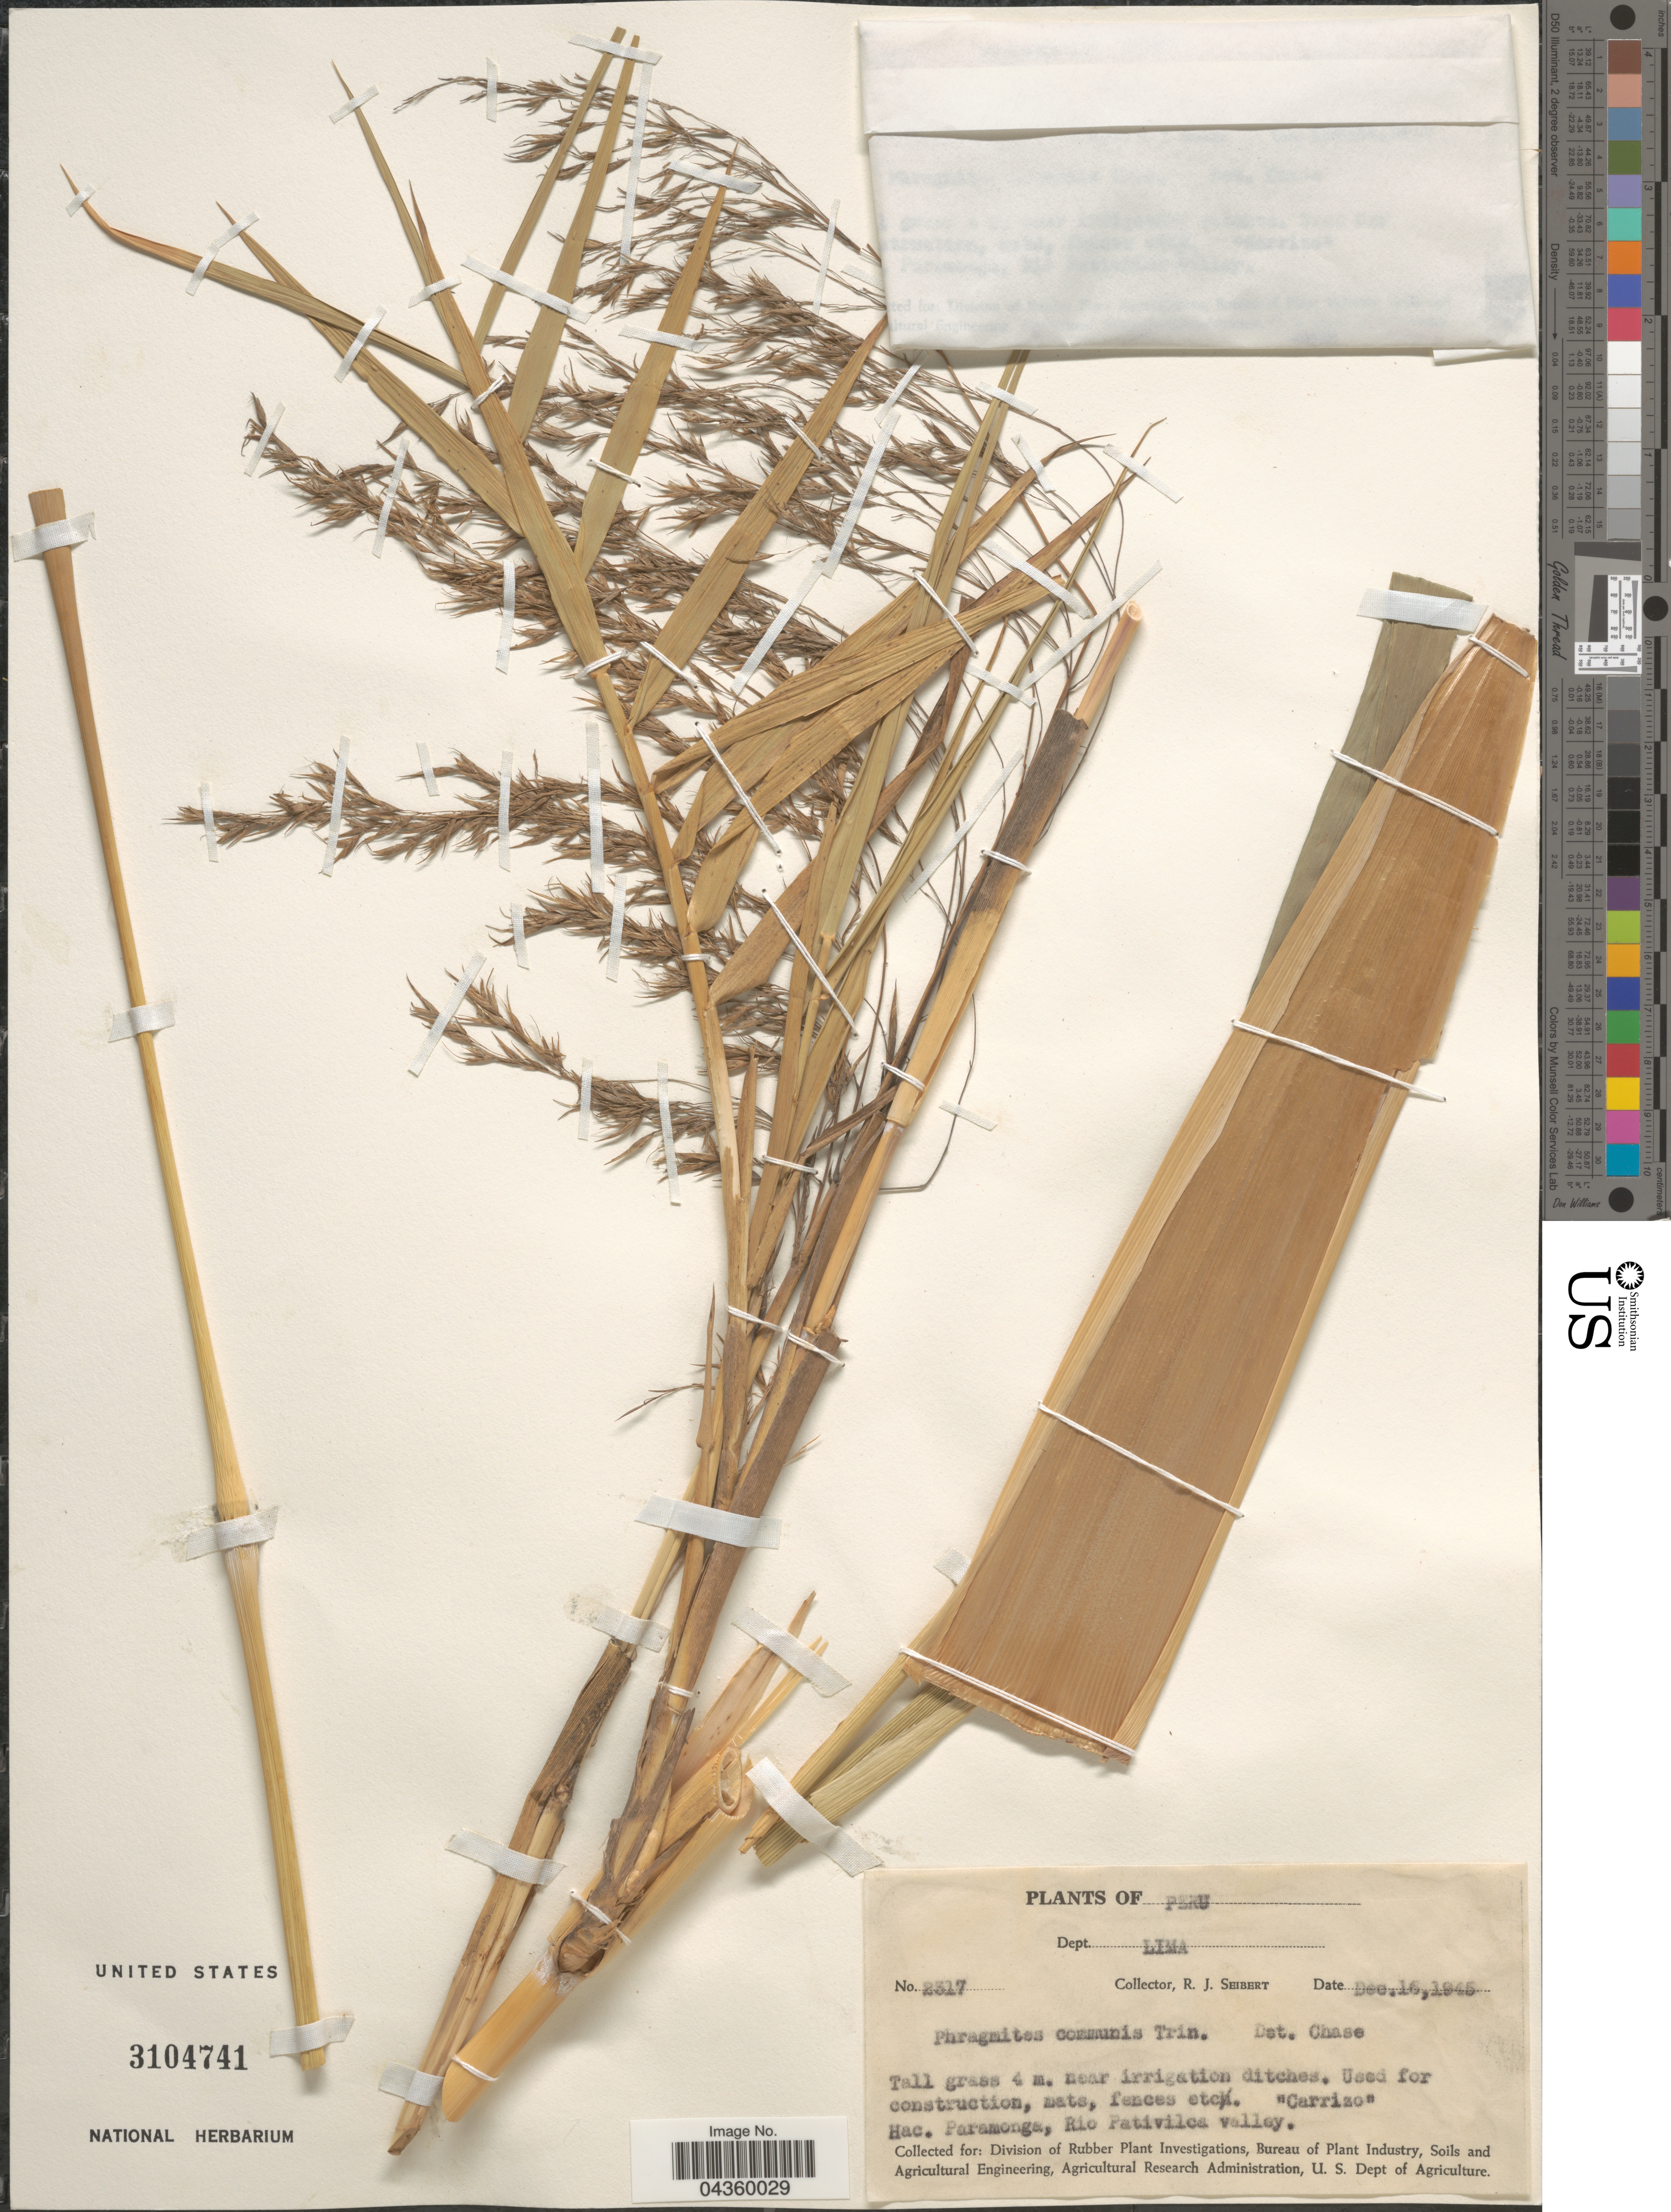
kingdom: Plantae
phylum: Tracheophyta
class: Liliopsida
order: Poales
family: Poaceae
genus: Phragmites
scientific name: Phragmites australis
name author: (Cav.) Trin. ex Steud.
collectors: R. J. Seibert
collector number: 2317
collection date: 1945-12-16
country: Peru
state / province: Lima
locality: Dept. Lima. Hac. Paramonga, Rio Pativilca valley.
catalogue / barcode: US 3104741